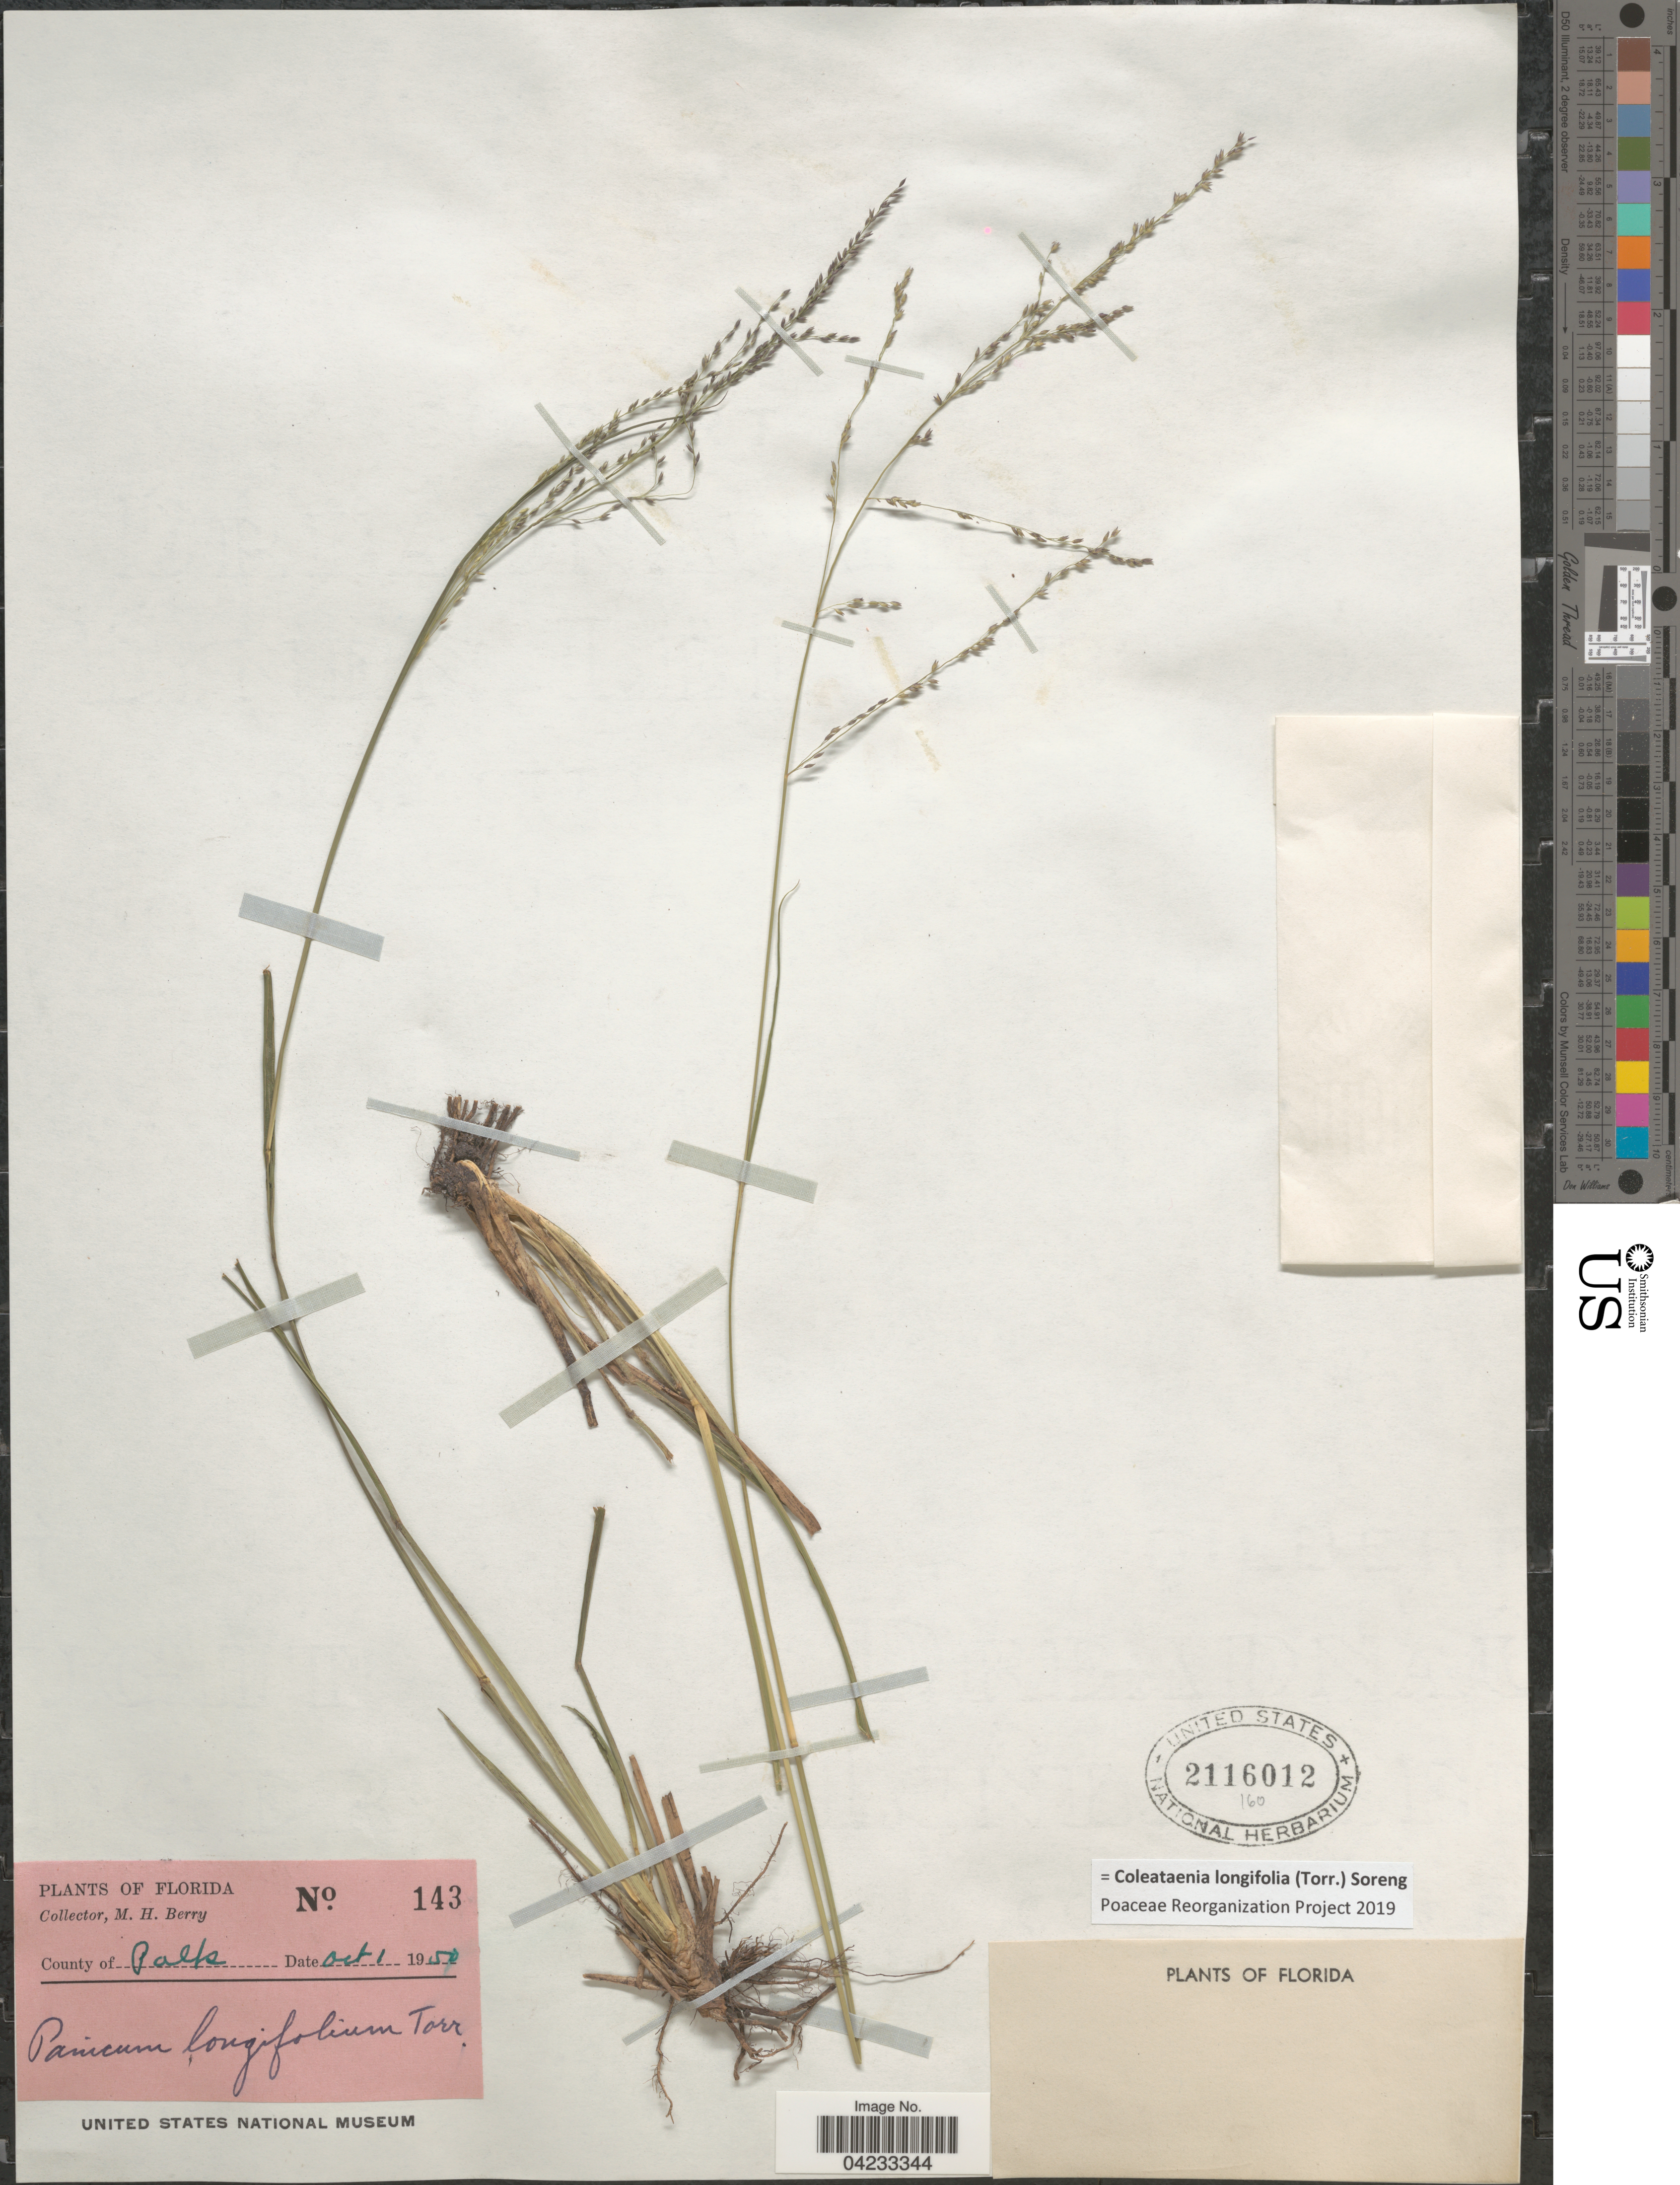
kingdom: Plantae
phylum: Tracheophyta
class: Liliopsida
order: Poales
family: Poaceae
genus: Coleataenia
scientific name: Coleataenia longifolia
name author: (Torr.) Soreng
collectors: M. Berry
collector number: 143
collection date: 1950-10-01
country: United States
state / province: Florida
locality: County of Polk.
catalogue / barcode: US 2116012